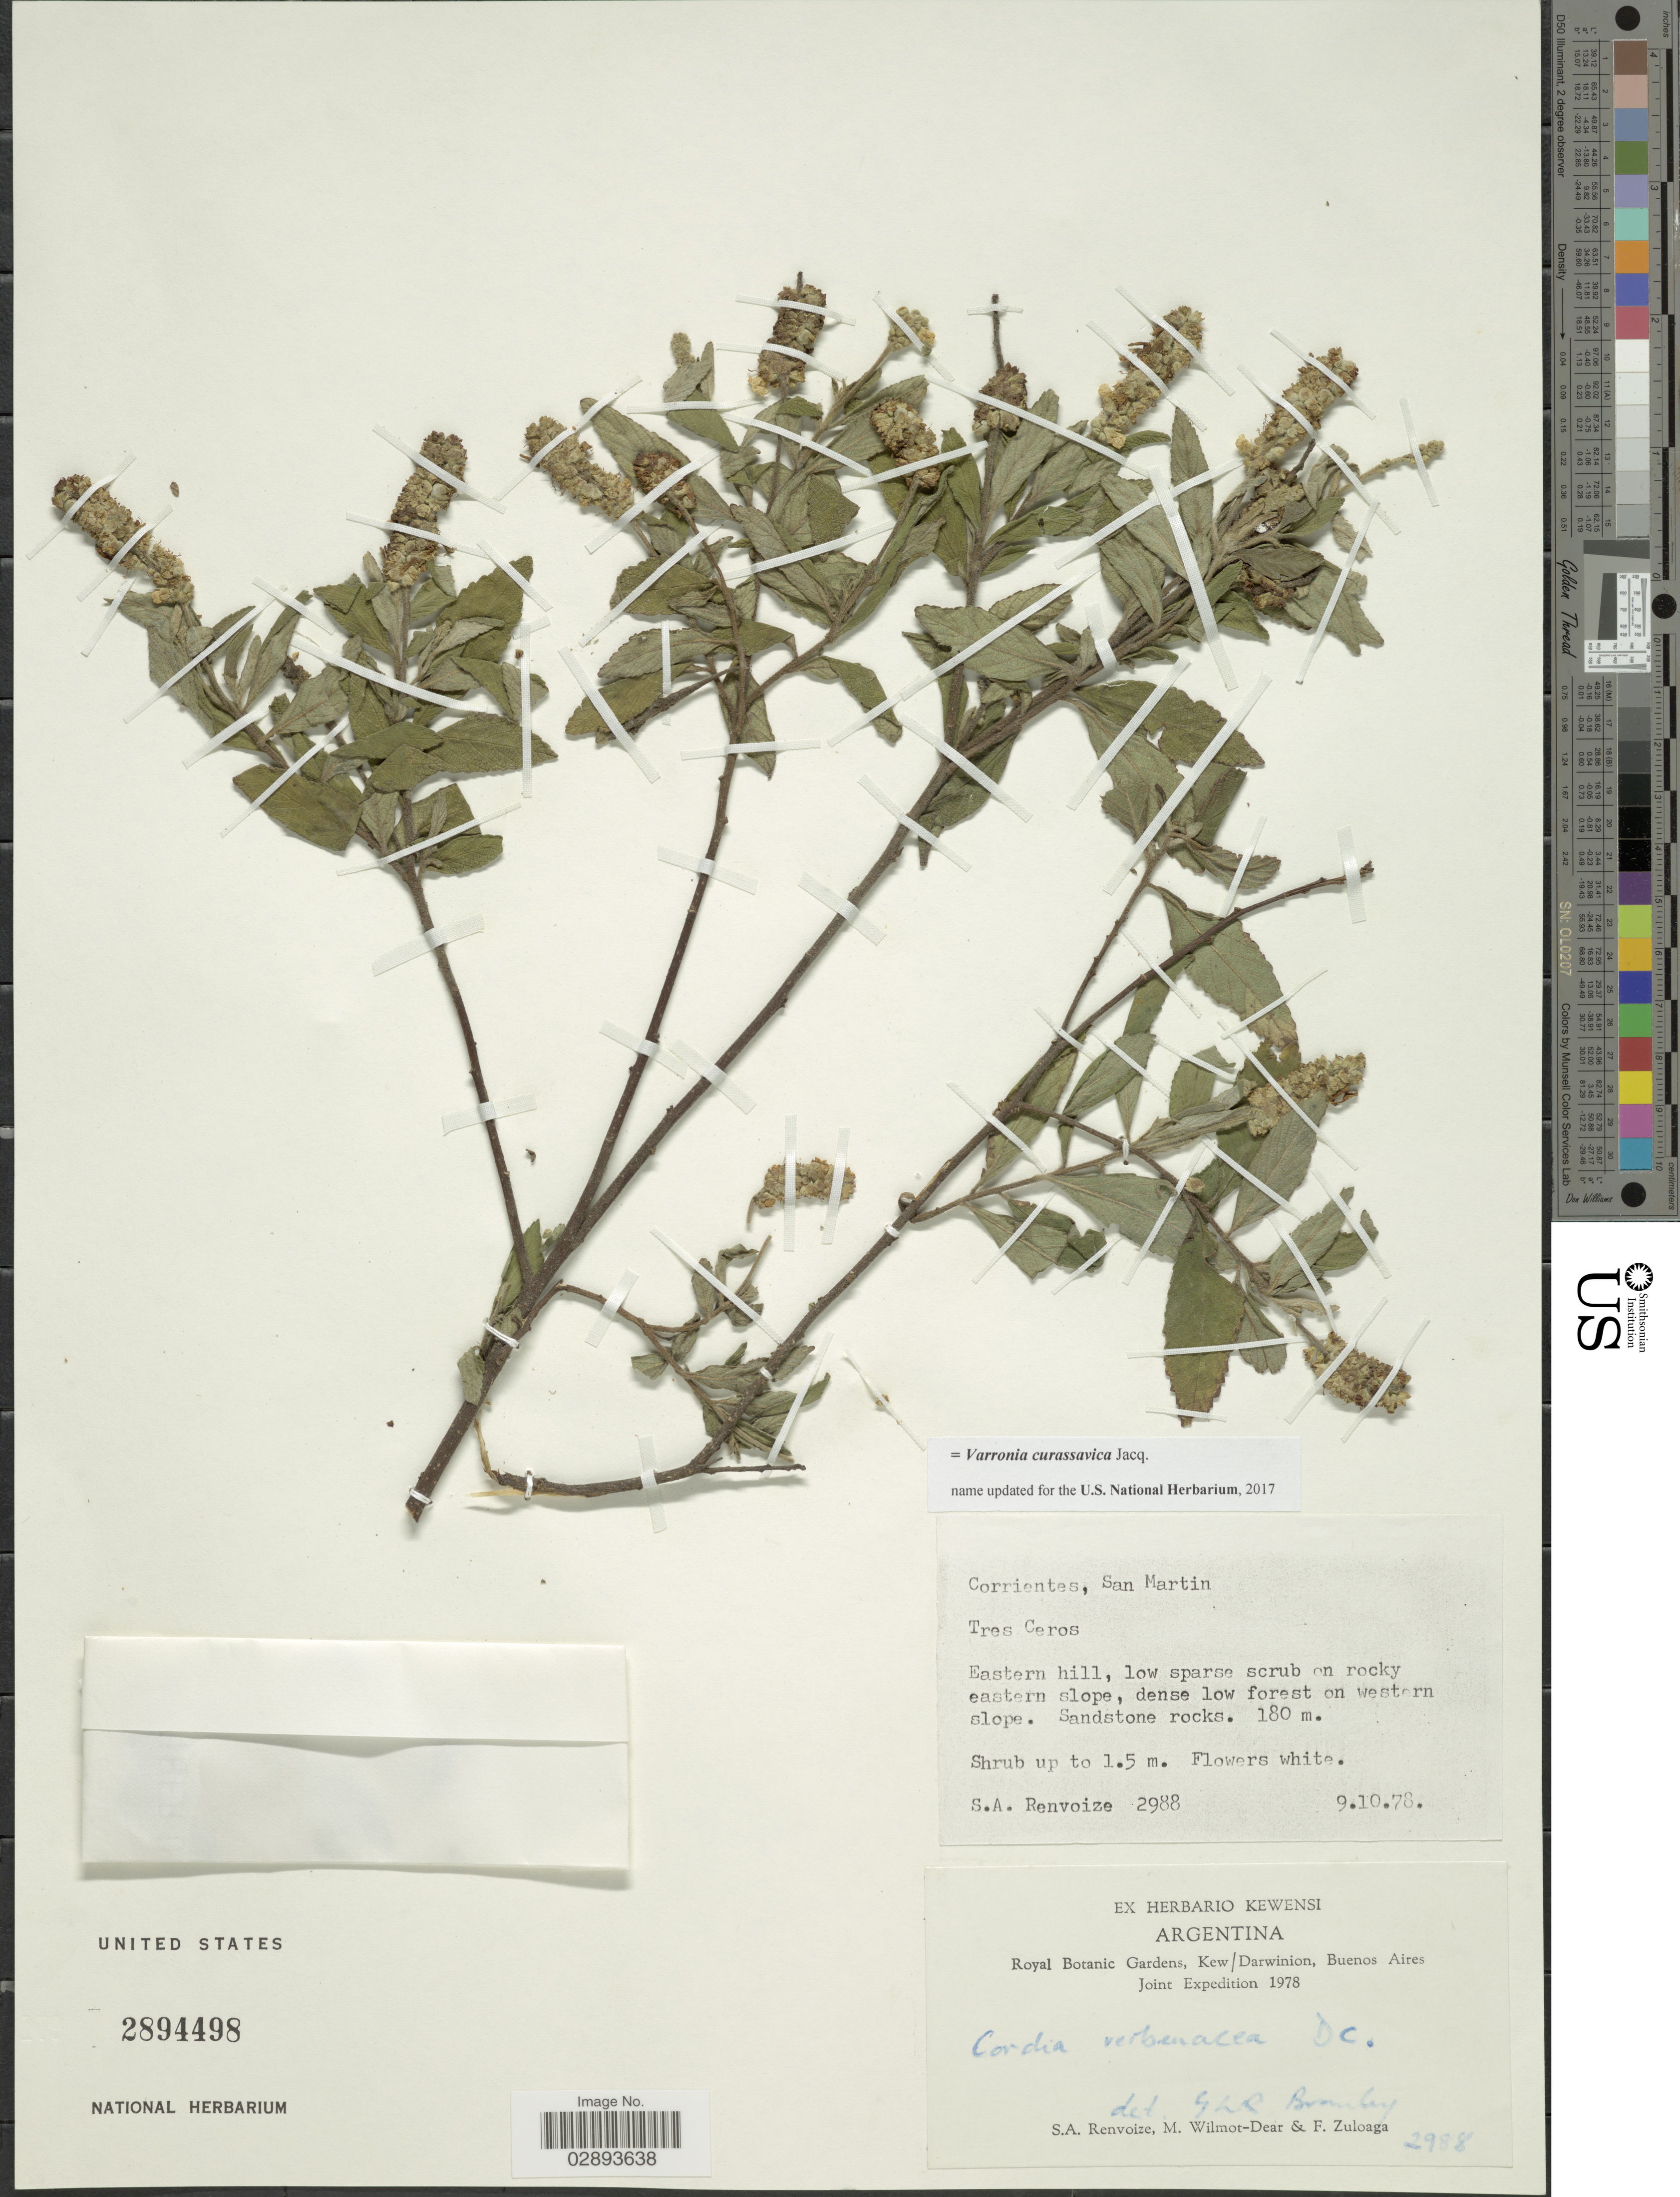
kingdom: Plantae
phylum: Tracheophyta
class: Magnoliopsida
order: Boraginales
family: Cordiaceae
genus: Varronia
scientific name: Varronia curassavica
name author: Jacq.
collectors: S. A. Renvoize, M. Wilmot-Dear & F. Zuloaga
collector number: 2988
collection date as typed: Transcribed d/m/y: 9/10/78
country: Argentina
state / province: Corrientes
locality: San Martin, Tres Ceros, Eastern hill, low sparse scrub on rocky eastern slope.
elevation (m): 180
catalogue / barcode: US 2894498